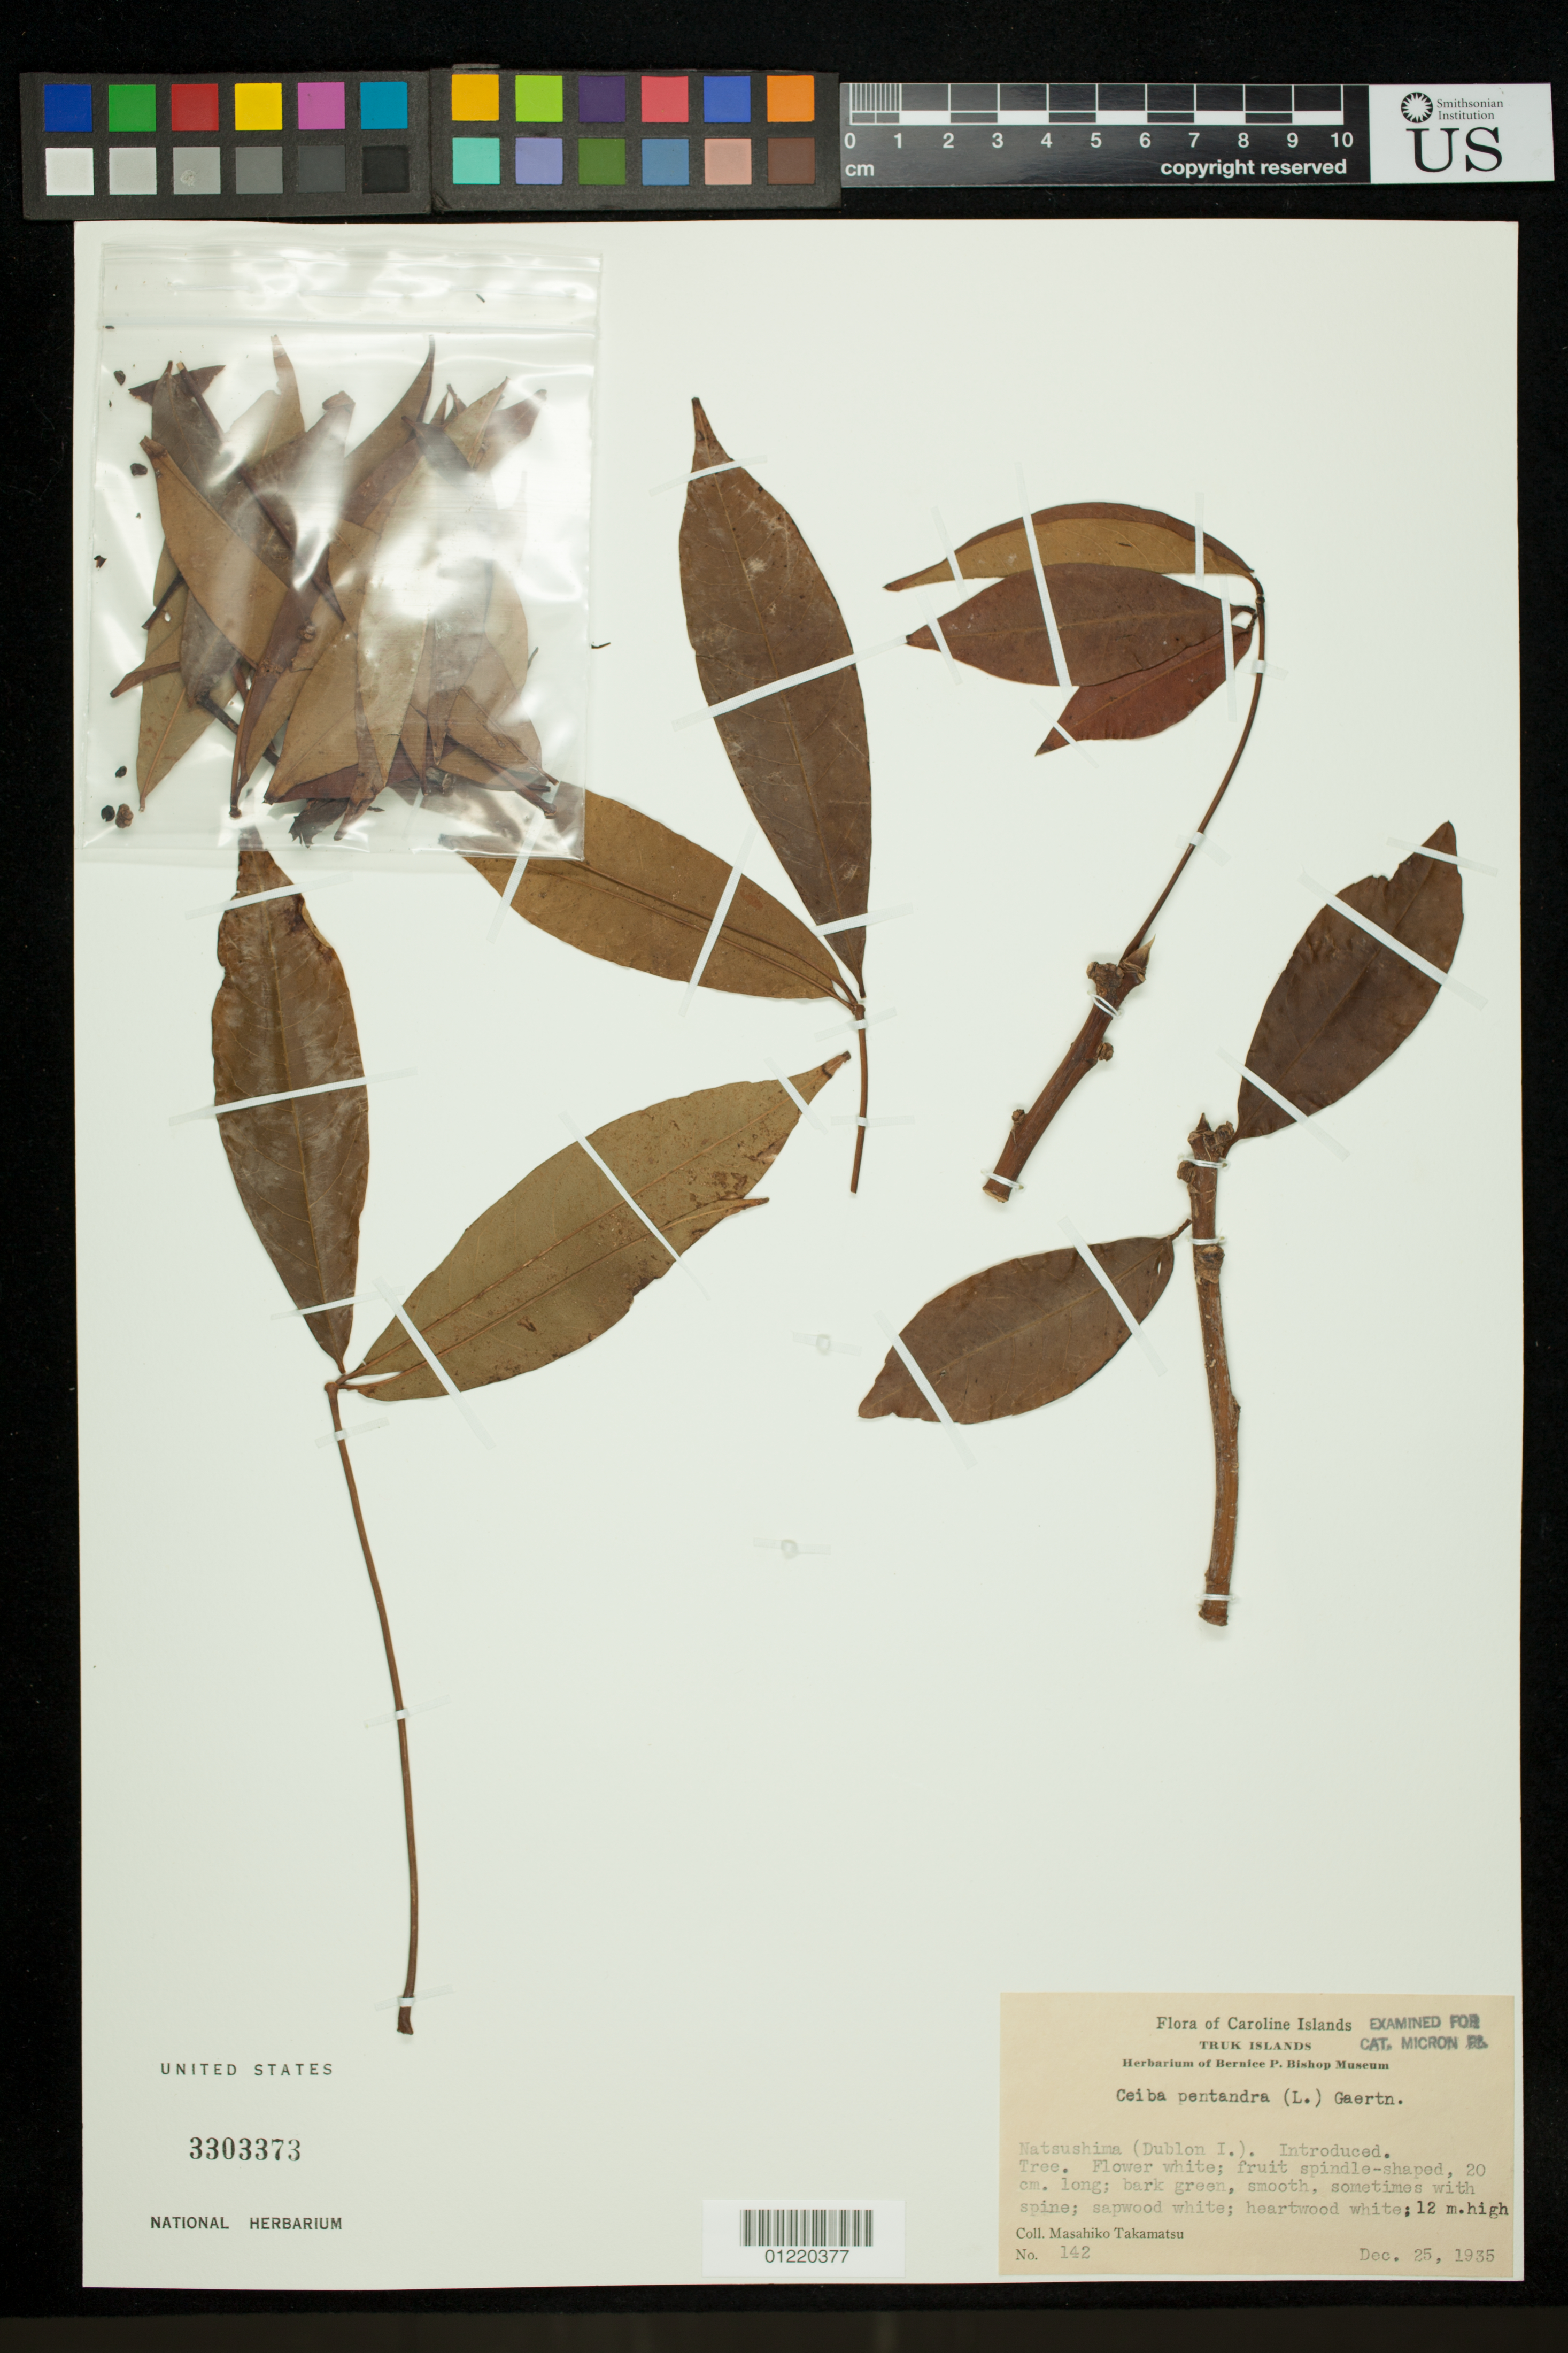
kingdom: Plantae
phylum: Tracheophyta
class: Magnoliopsida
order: Malvales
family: Malvaceae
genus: Ceiba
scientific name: Ceiba pentandra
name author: (L.) Gaertn.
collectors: M. Takamatsu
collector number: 142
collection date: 1935-12-25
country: Micronesia, Federated States of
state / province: Truk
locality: Truk Islands, Caroline Islands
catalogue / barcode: US 3303373